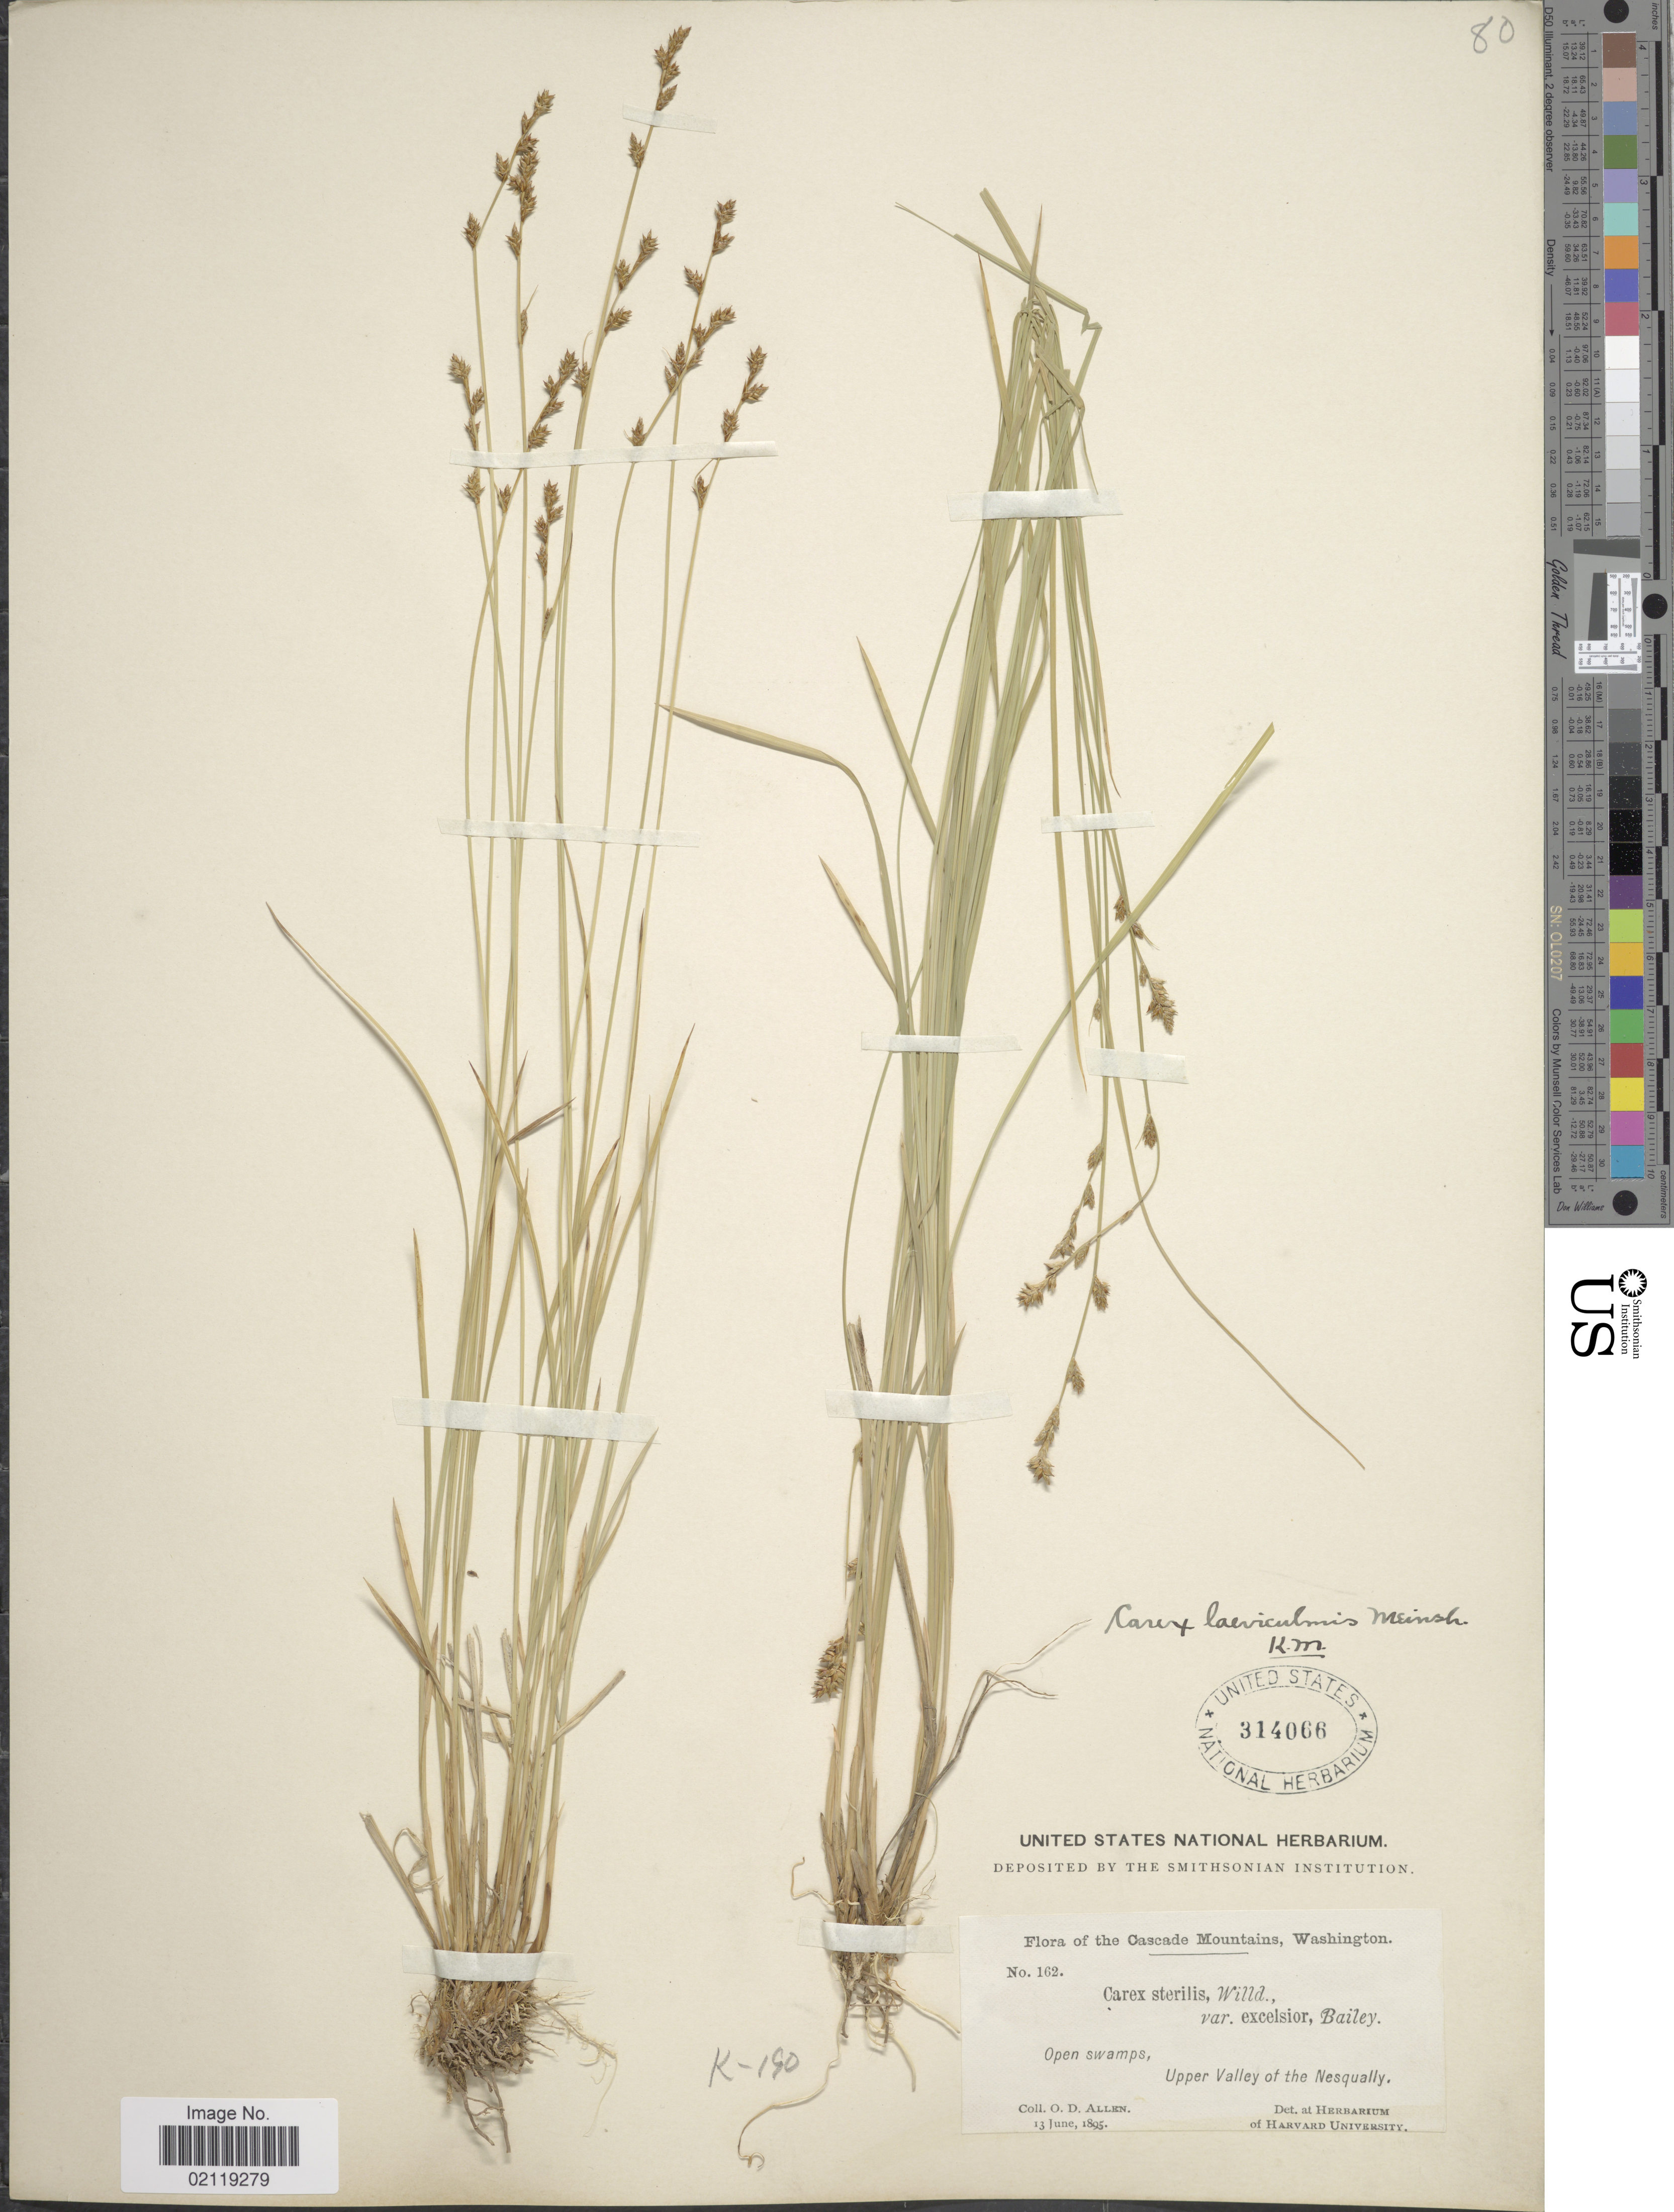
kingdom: Plantae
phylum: Tracheophyta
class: Liliopsida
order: Poales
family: Cyperaceae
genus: Carex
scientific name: Carex laeviculmis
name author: Meinsh.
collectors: O. D. Allen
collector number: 162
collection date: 1895-06-13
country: United States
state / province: Washington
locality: Cascada Mountains. Open swamps, Upper Valley of the Nesqually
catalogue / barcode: US 314066